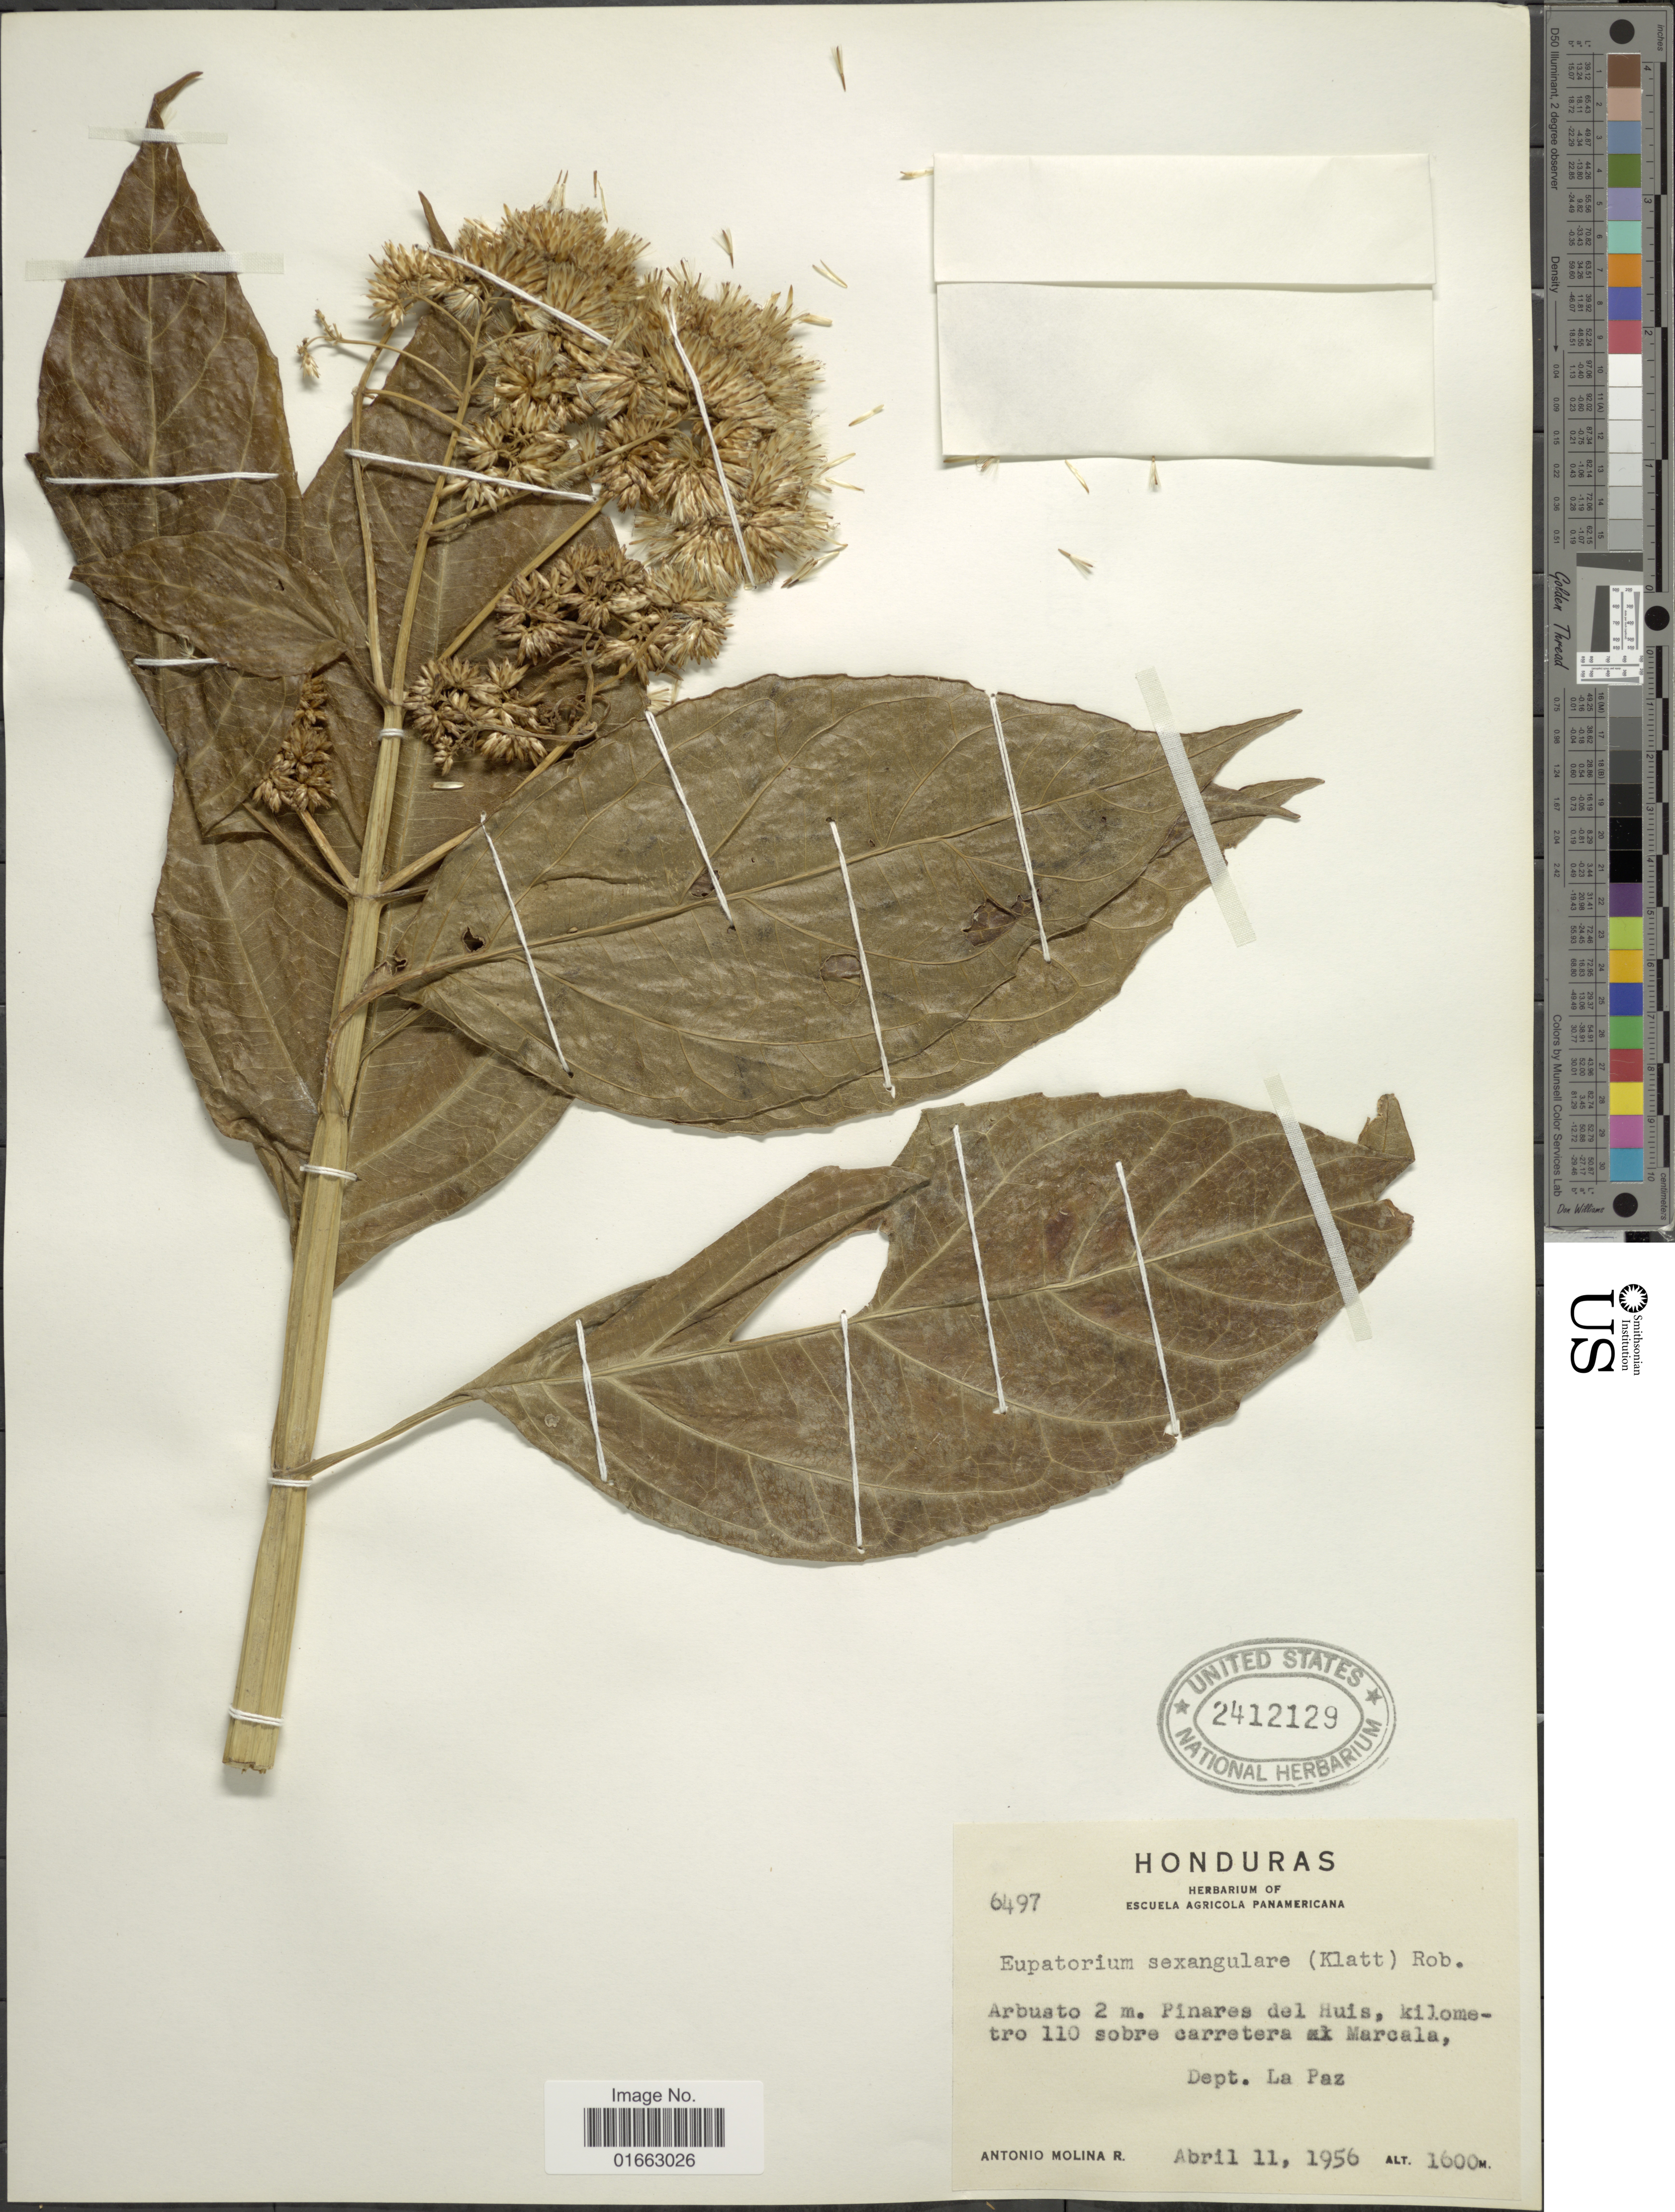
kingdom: Plantae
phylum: Tracheophyta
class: Magnoliopsida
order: Asterales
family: Asteraceae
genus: Critonia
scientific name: Critonia sexangularis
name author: (Klatt) R.M. King & H. Rob.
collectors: A. Molina R.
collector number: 6497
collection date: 1956-04-11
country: Honduras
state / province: La Paz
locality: Pinares del Huis, kilometro 110 sobre carretera Marcala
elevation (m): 1600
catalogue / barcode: US 2412129